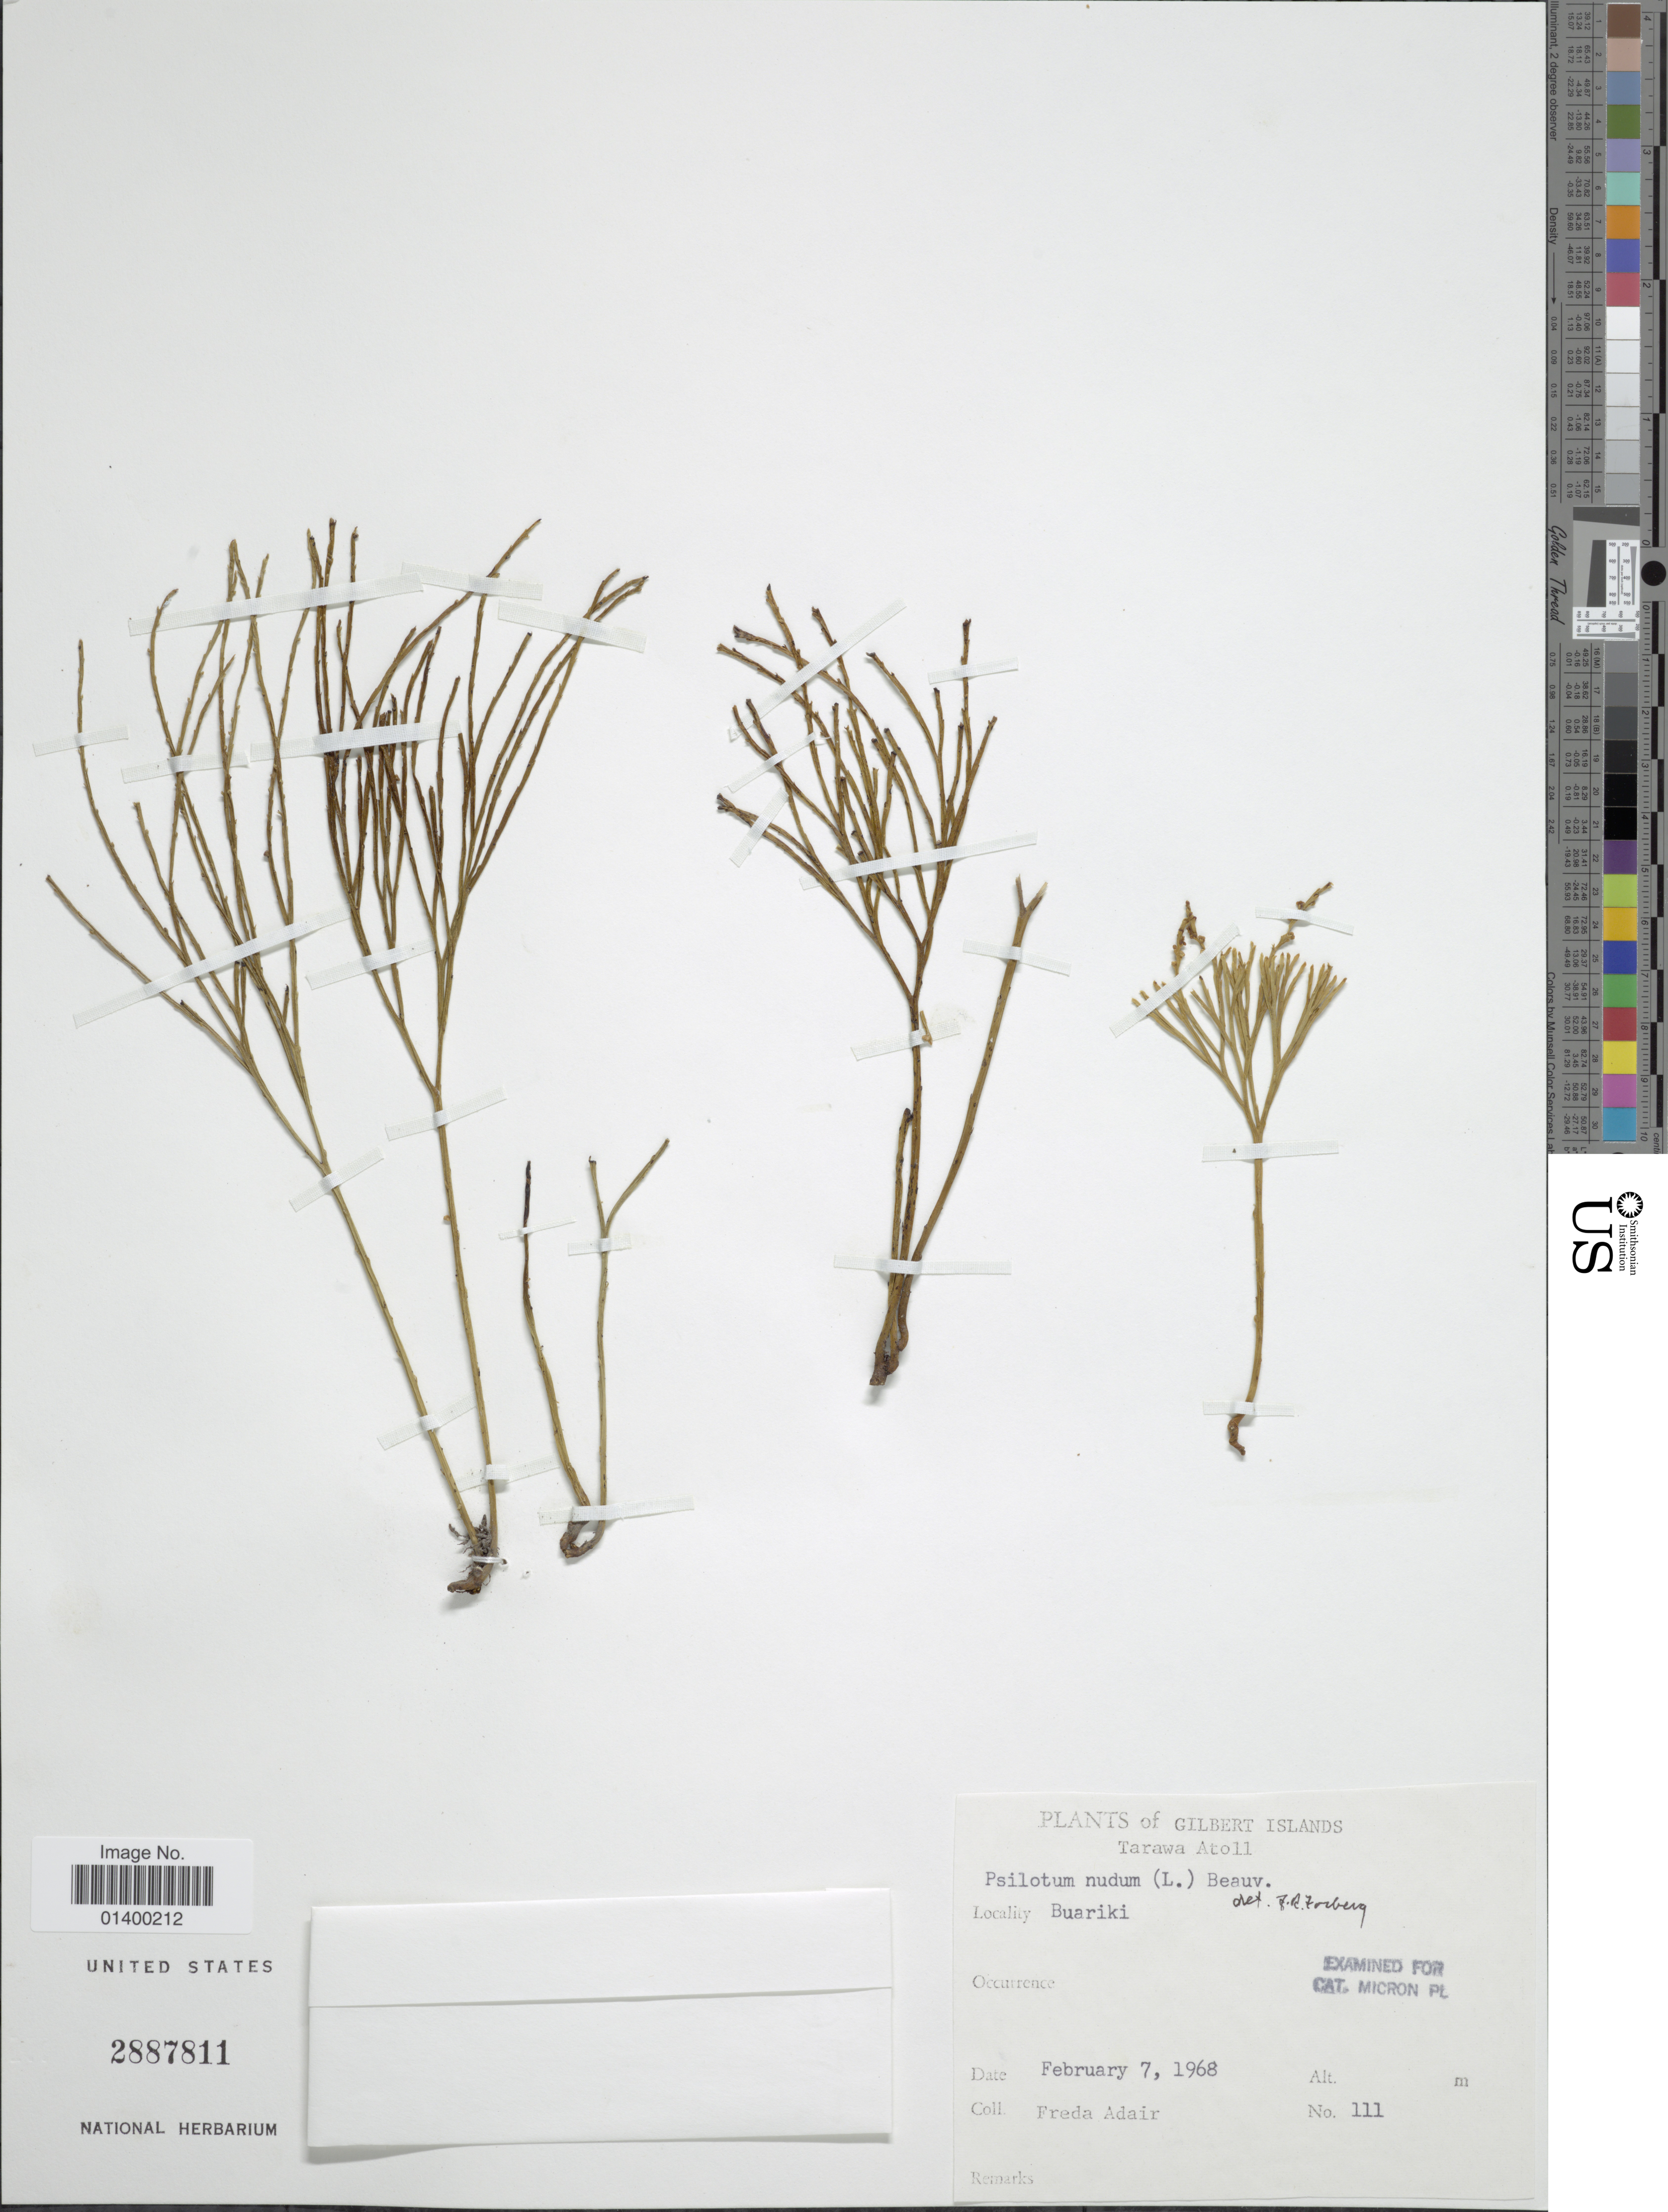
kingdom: Plantae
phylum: Tracheophyta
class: Polypodiopsida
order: Psilotales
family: Psilotaceae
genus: Psilotum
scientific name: Psilotum nudum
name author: (L.) P. Beauv.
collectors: F. Adair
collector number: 111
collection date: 1968-02-07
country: Kiribati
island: Tarawa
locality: Gilbert Islands, Tarawa Atoll, Buariki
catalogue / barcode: US 2887811